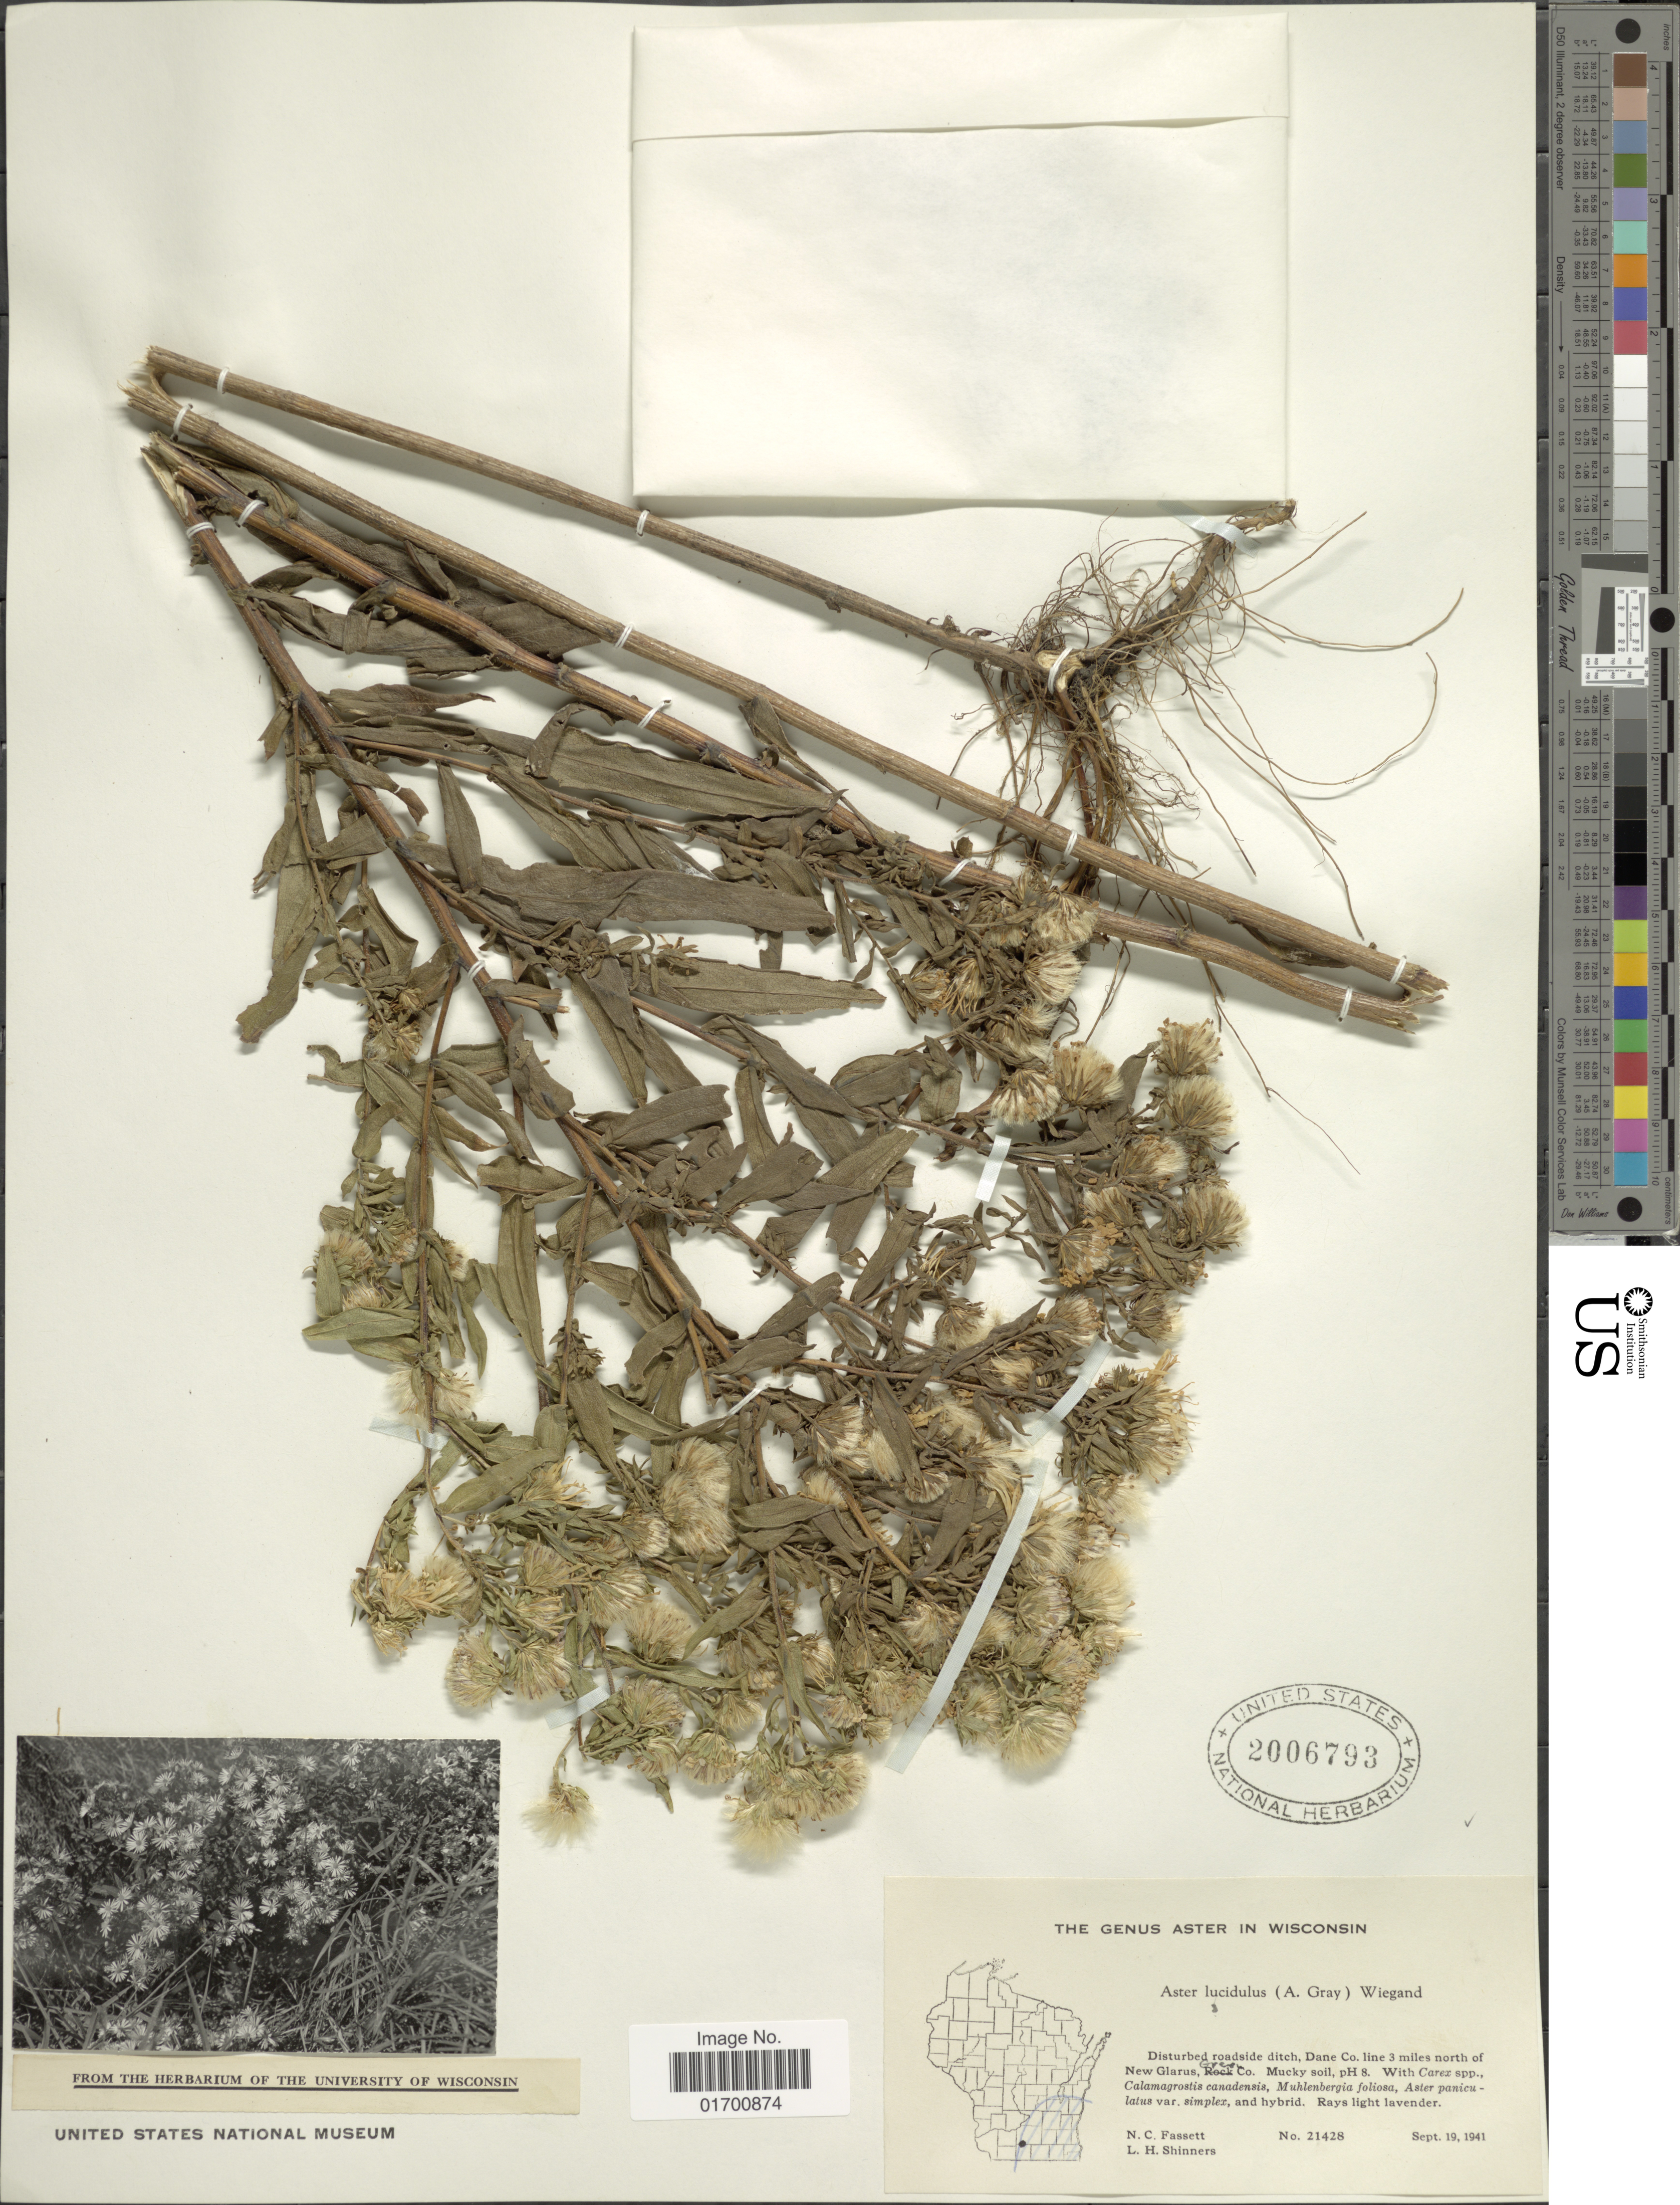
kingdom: Plantae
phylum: Tracheophyta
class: Magnoliopsida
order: Asterales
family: Asteraceae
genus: Symphyotrichum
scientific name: Symphyotrichum firmum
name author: (Nees) G.L. Nesom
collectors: N. C. Fassett & L. H. Shinners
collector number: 21428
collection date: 1941-09-19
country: United States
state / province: Wisconsin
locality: Distubed roadside ditch, Dane Co. line 3 miles north of New Glarus, Green Co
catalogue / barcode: US 2006793